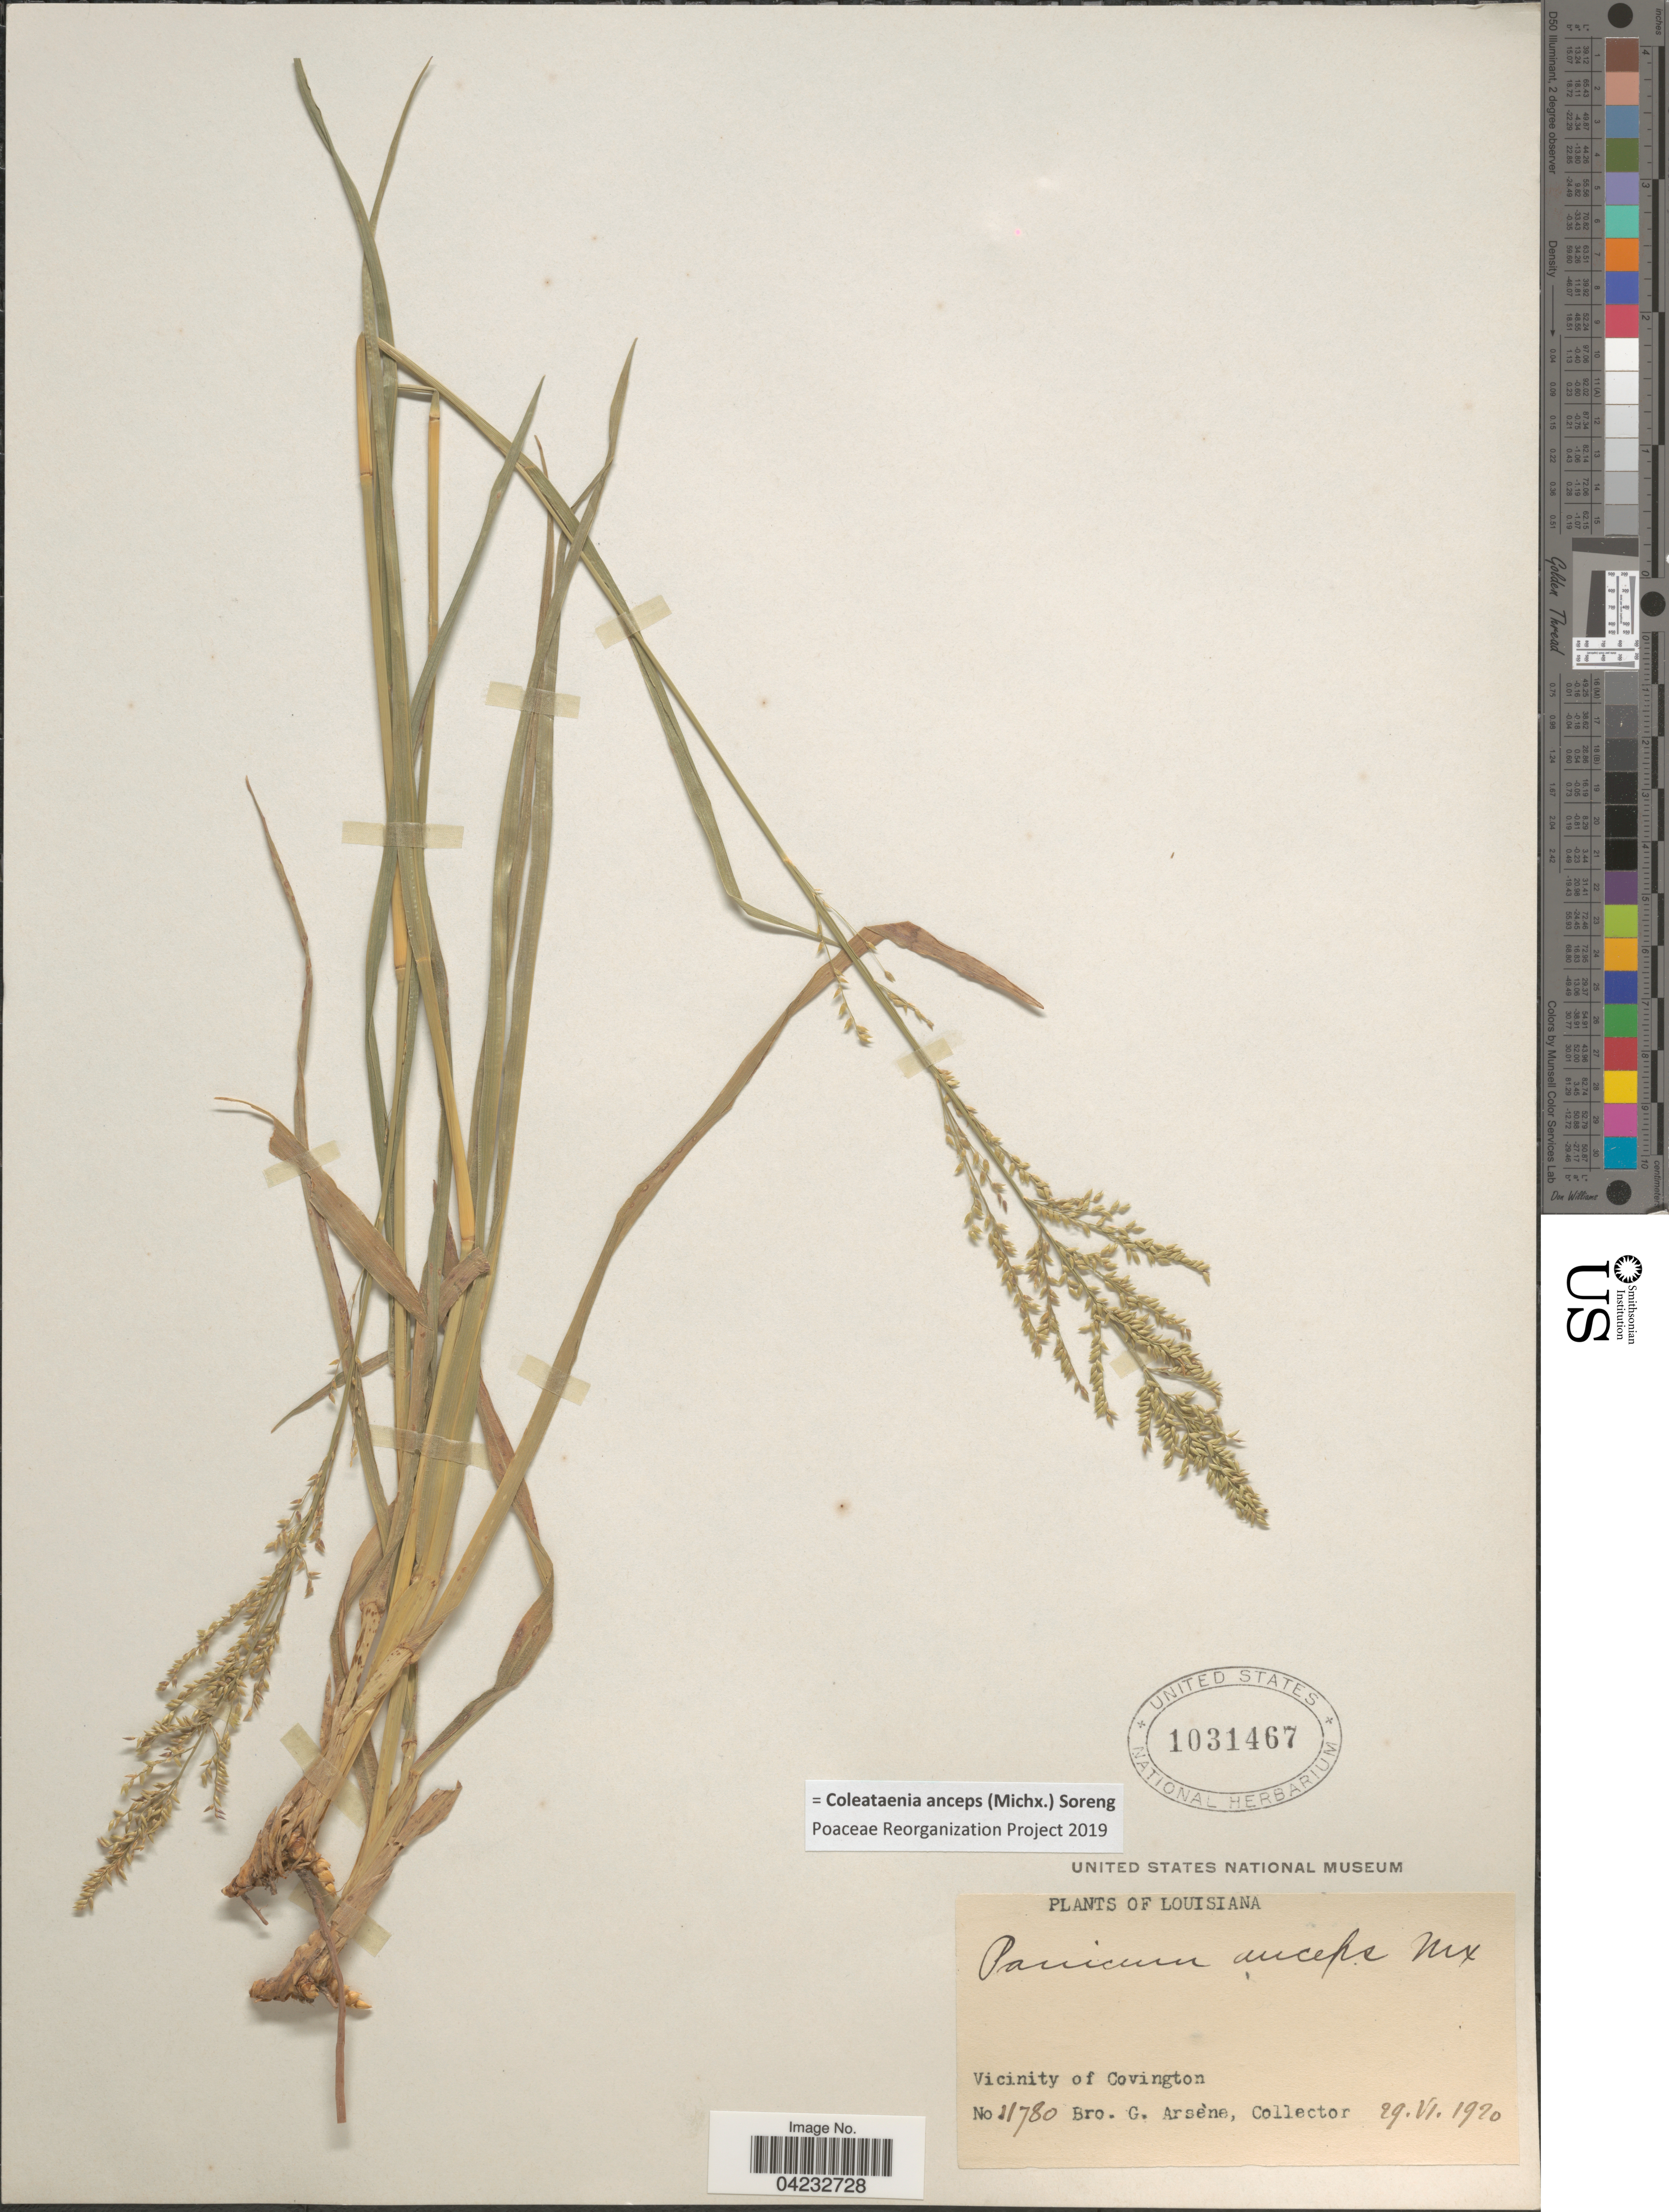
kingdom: Plantae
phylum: Tracheophyta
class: Liliopsida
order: Poales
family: Poaceae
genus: Coleataenia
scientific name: Coleataenia anceps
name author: (Michx.) Soreng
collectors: Bro. G. Arsène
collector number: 11780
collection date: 1920-06-29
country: United States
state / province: Louisiana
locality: Vicinity of Covington.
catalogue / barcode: US 1031467